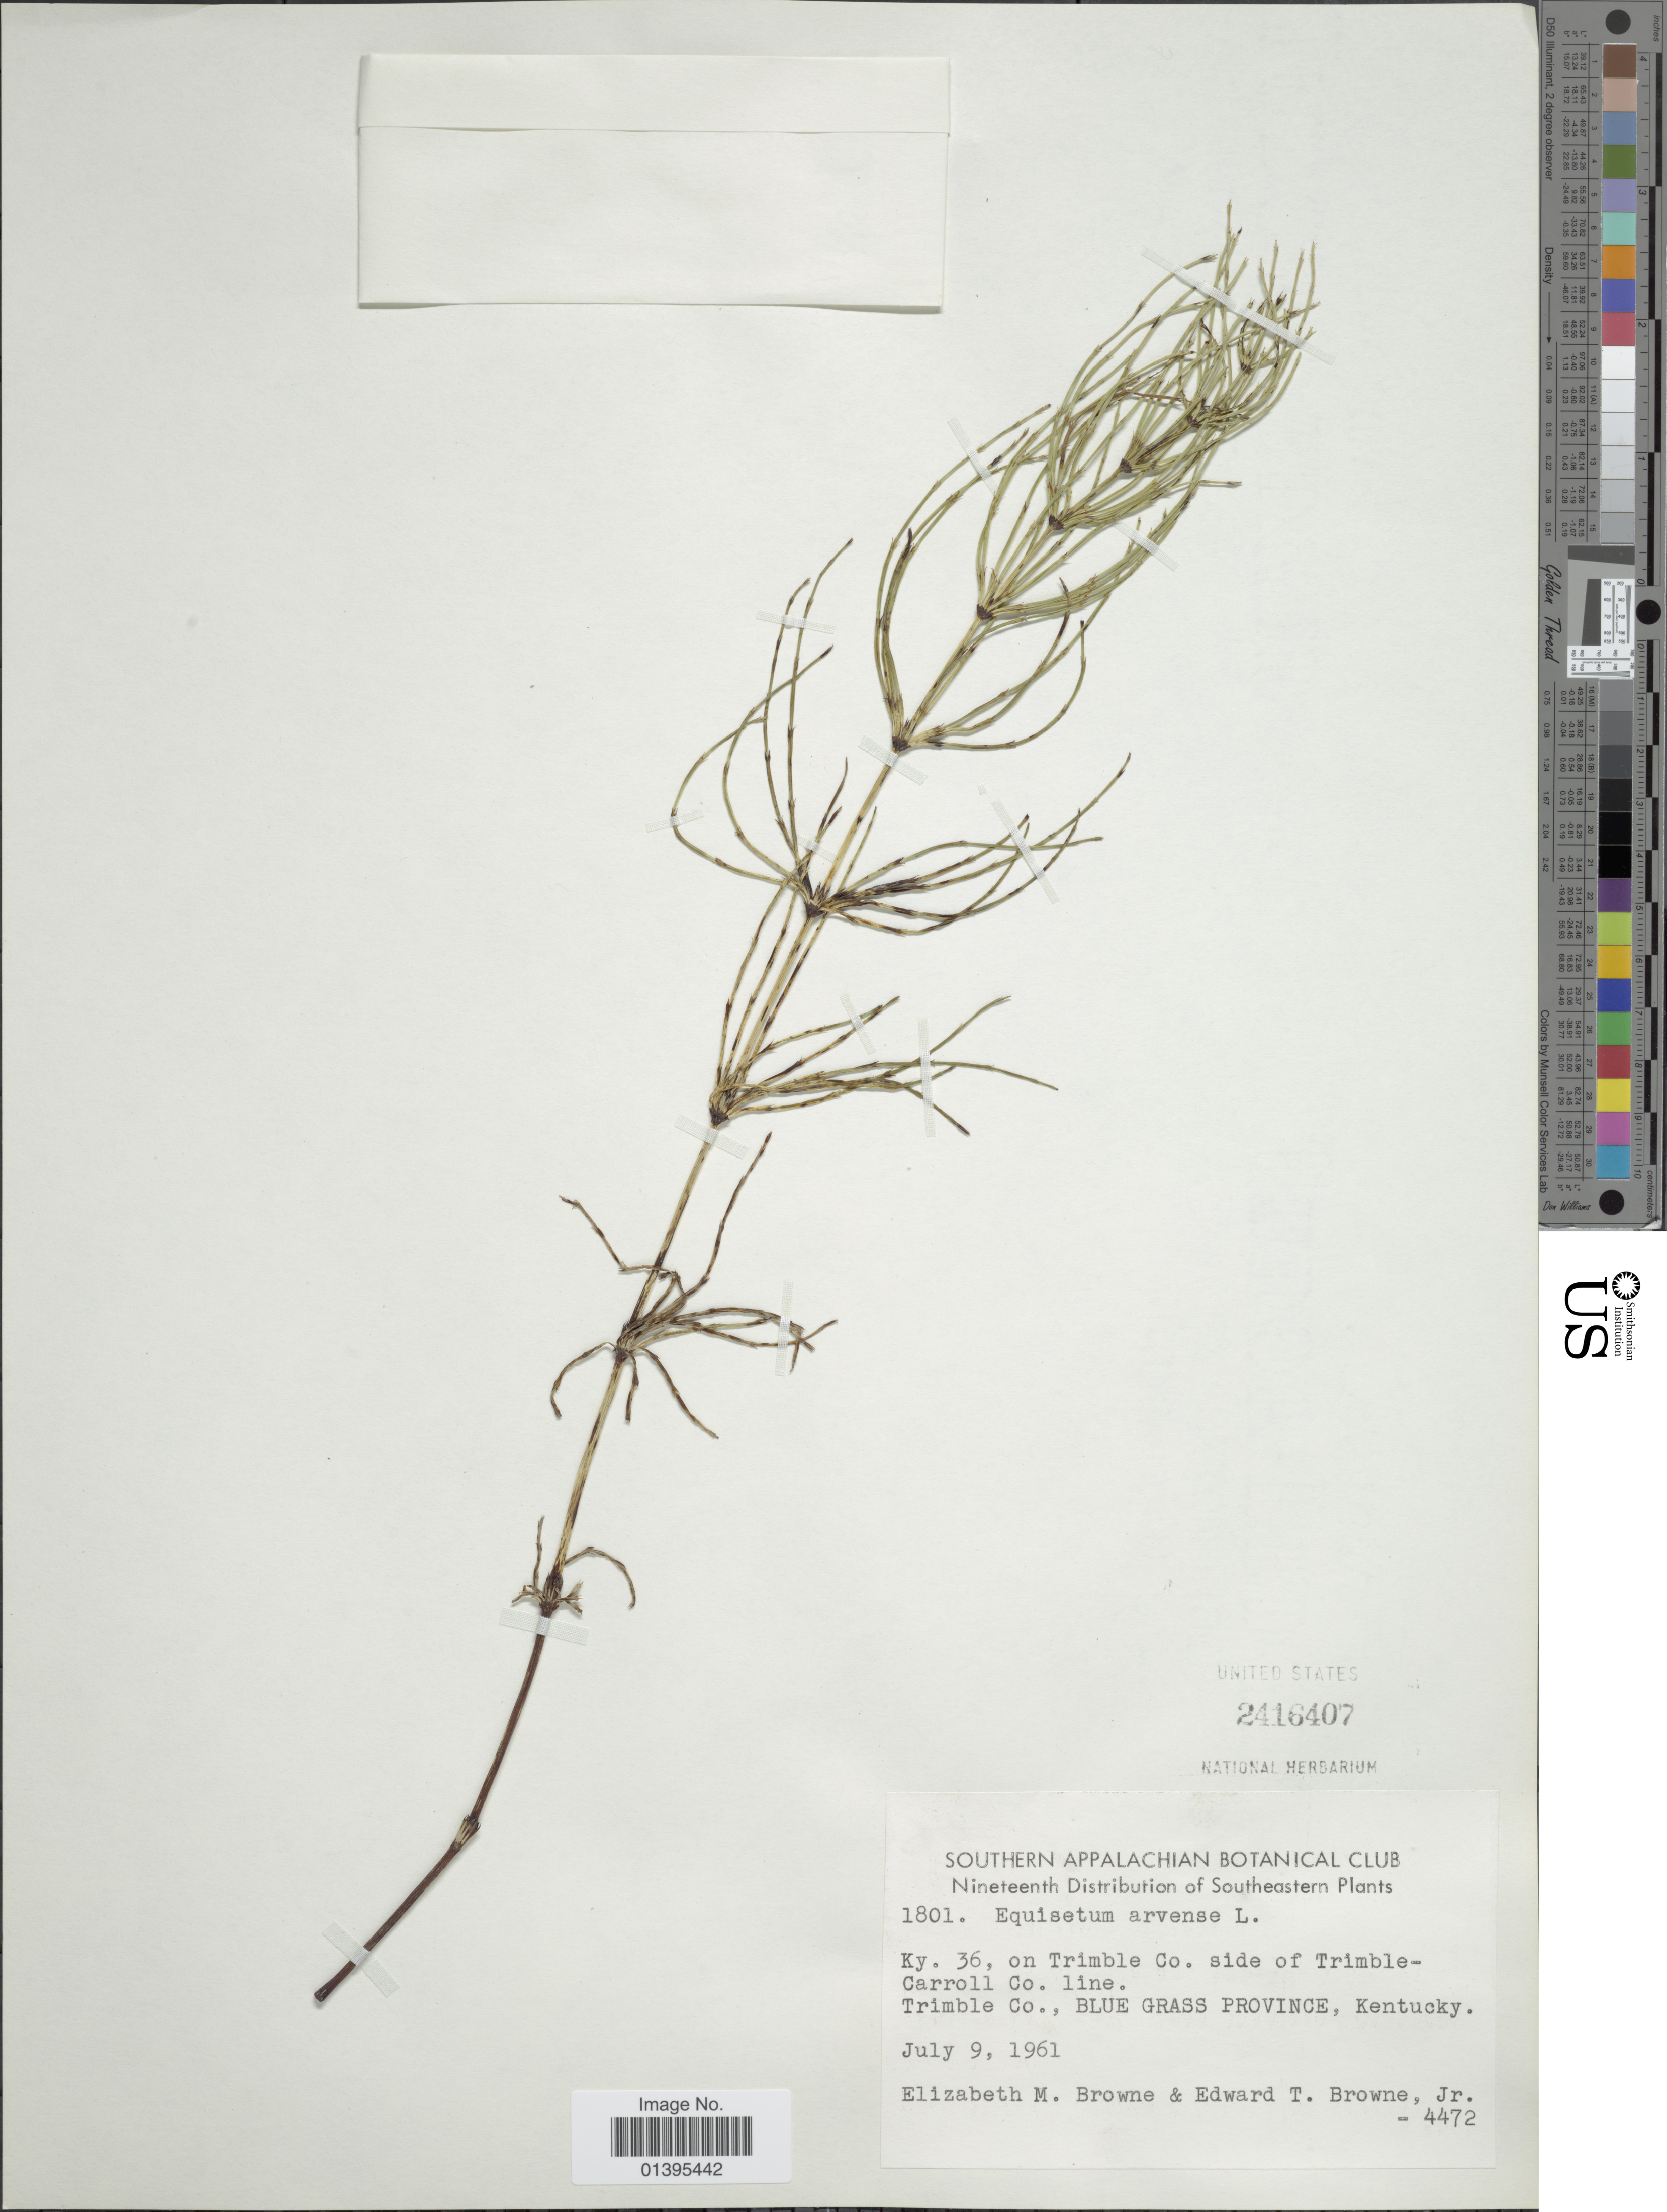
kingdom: Plantae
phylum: Tracheophyta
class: Polypodiopsida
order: Equisetales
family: Equisetaceae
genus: Equisetum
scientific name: Equisetum arvense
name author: L.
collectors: E. M. Browne & E. Browne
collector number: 4472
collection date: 1961-07-09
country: United States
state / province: Kentucky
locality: Ky 36, on Trimble Co. side of Trimble-Carroll Co. lines, Trimble Co., Bule Grass Province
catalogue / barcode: US 2416407